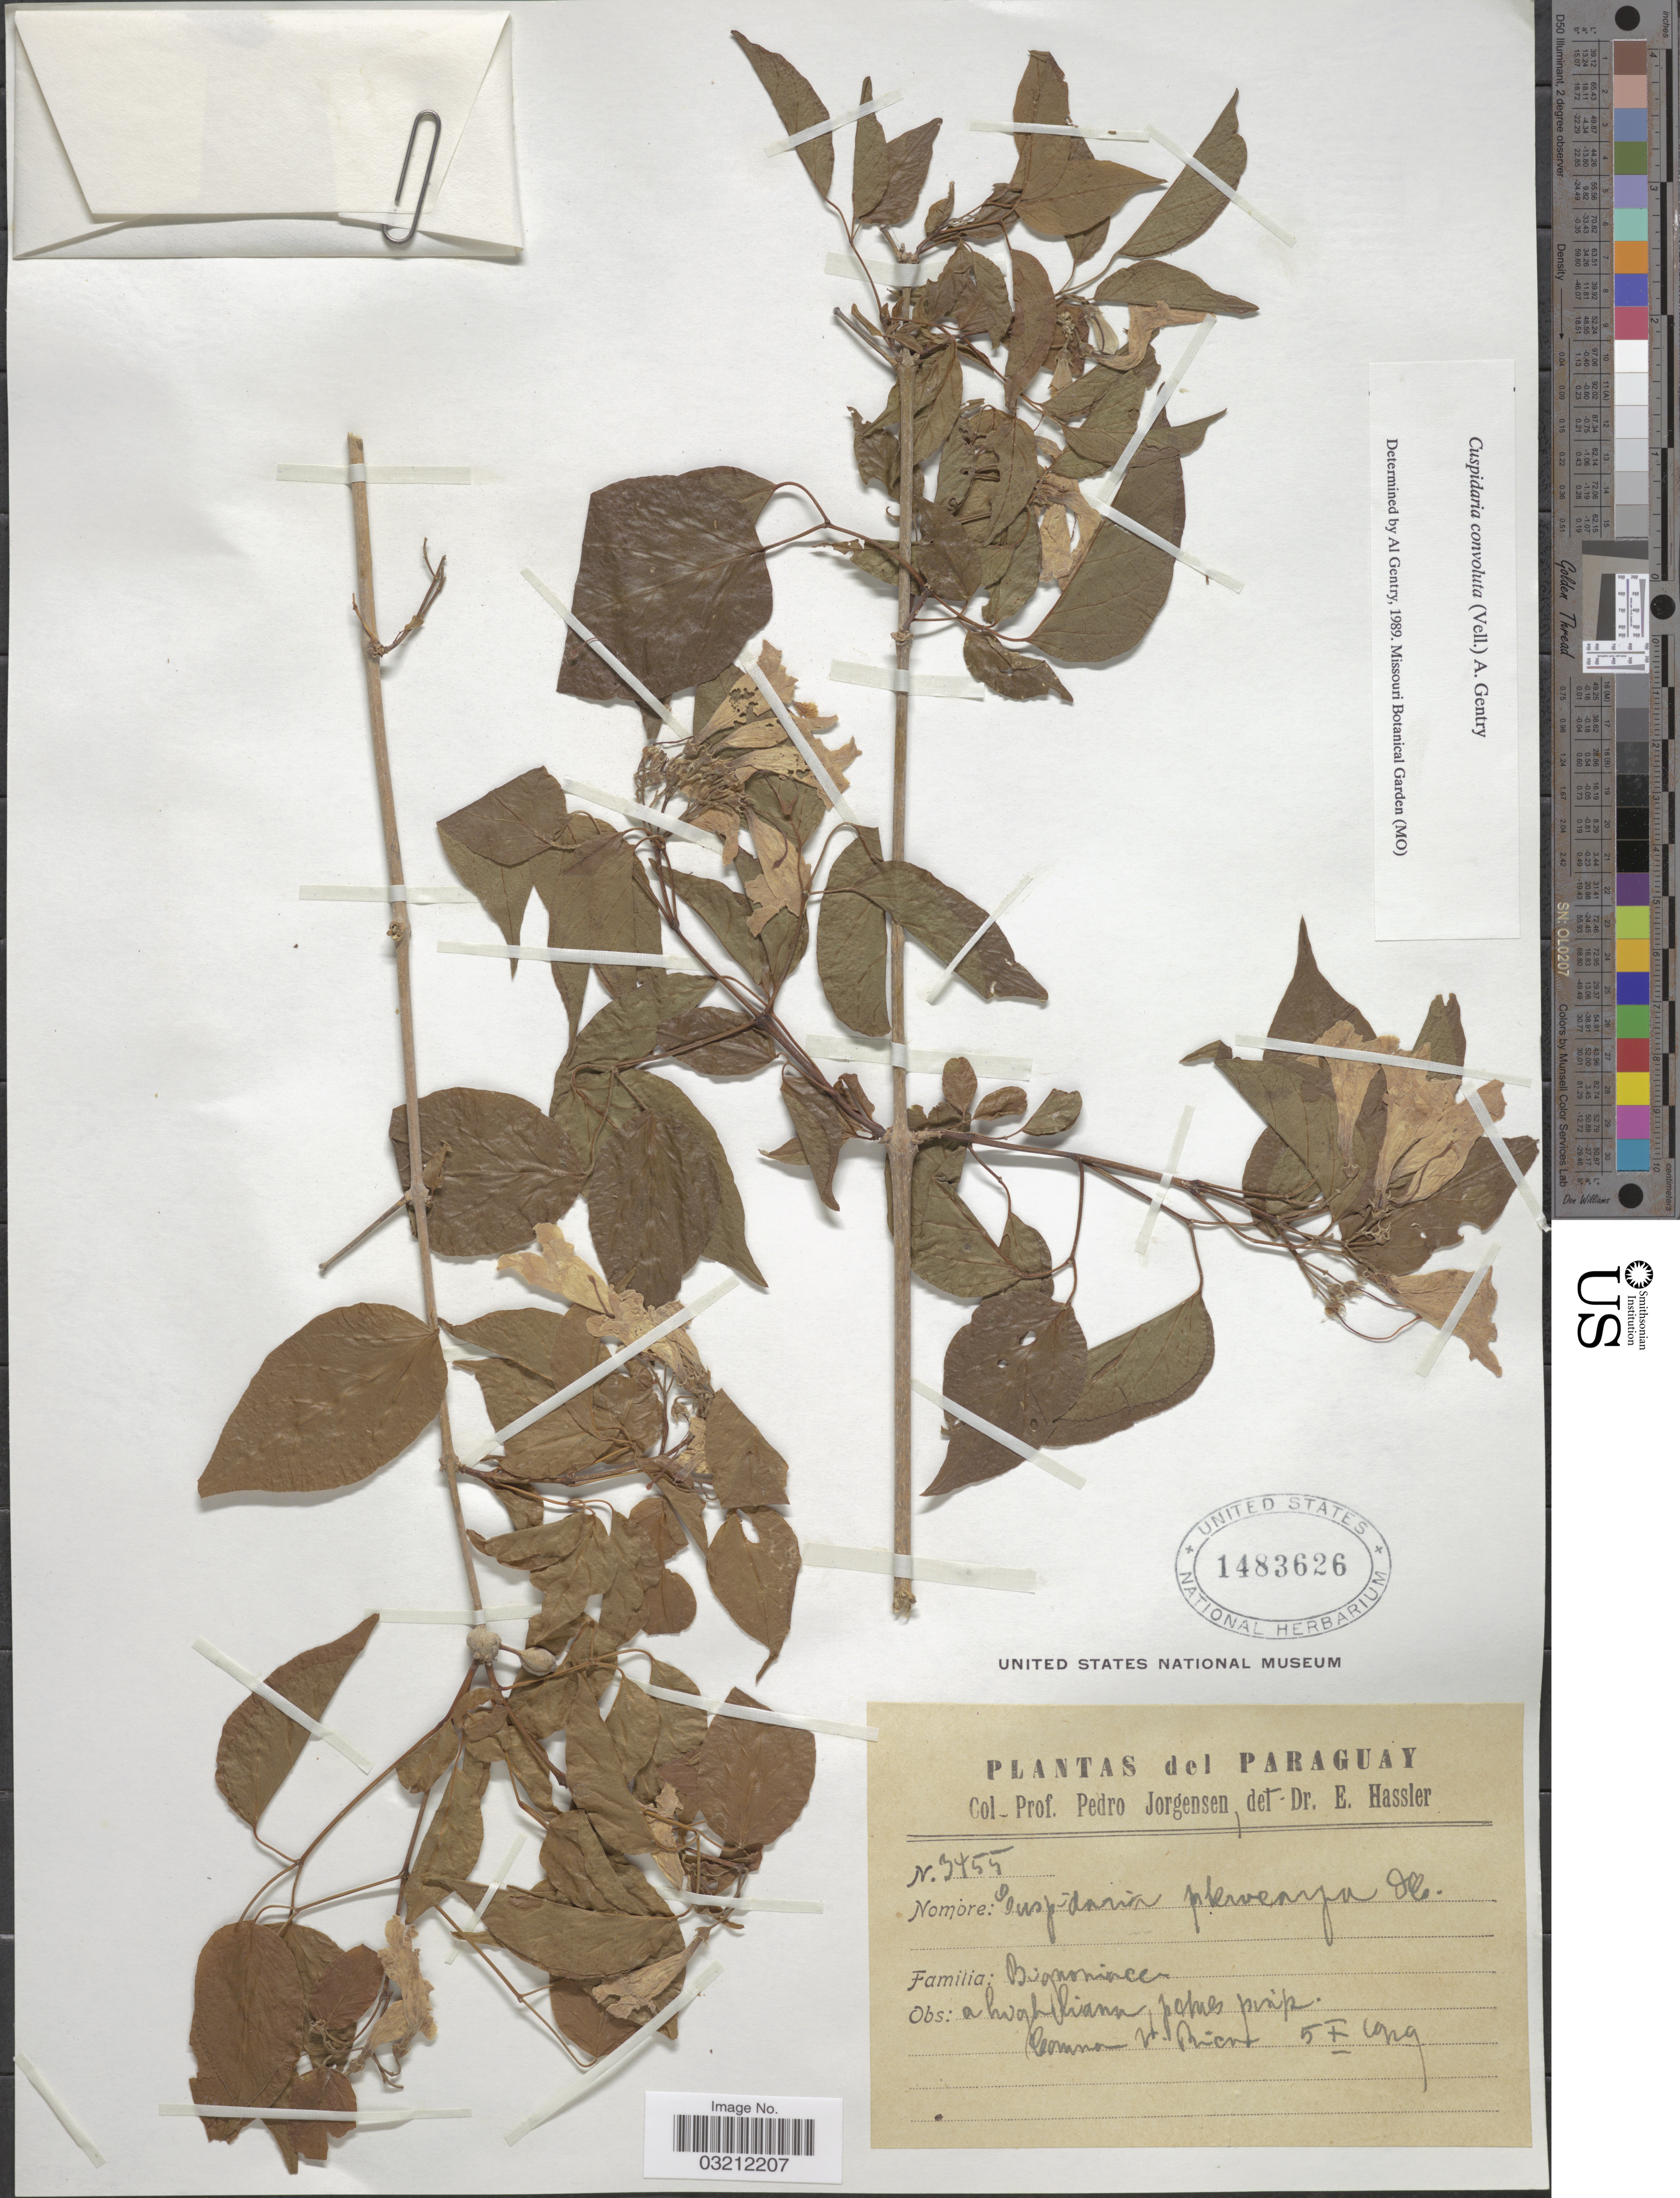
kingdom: Plantae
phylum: Tracheophyta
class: Magnoliopsida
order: Lamiales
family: Bignoniaceae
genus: Cuspidaria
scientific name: Cuspidaria convoluta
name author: (Vell.) A.H. Gentry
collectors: P. Jörgensen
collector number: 3455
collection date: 1929-10-05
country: Paraguay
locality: Common V. Rica.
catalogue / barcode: US 1483626